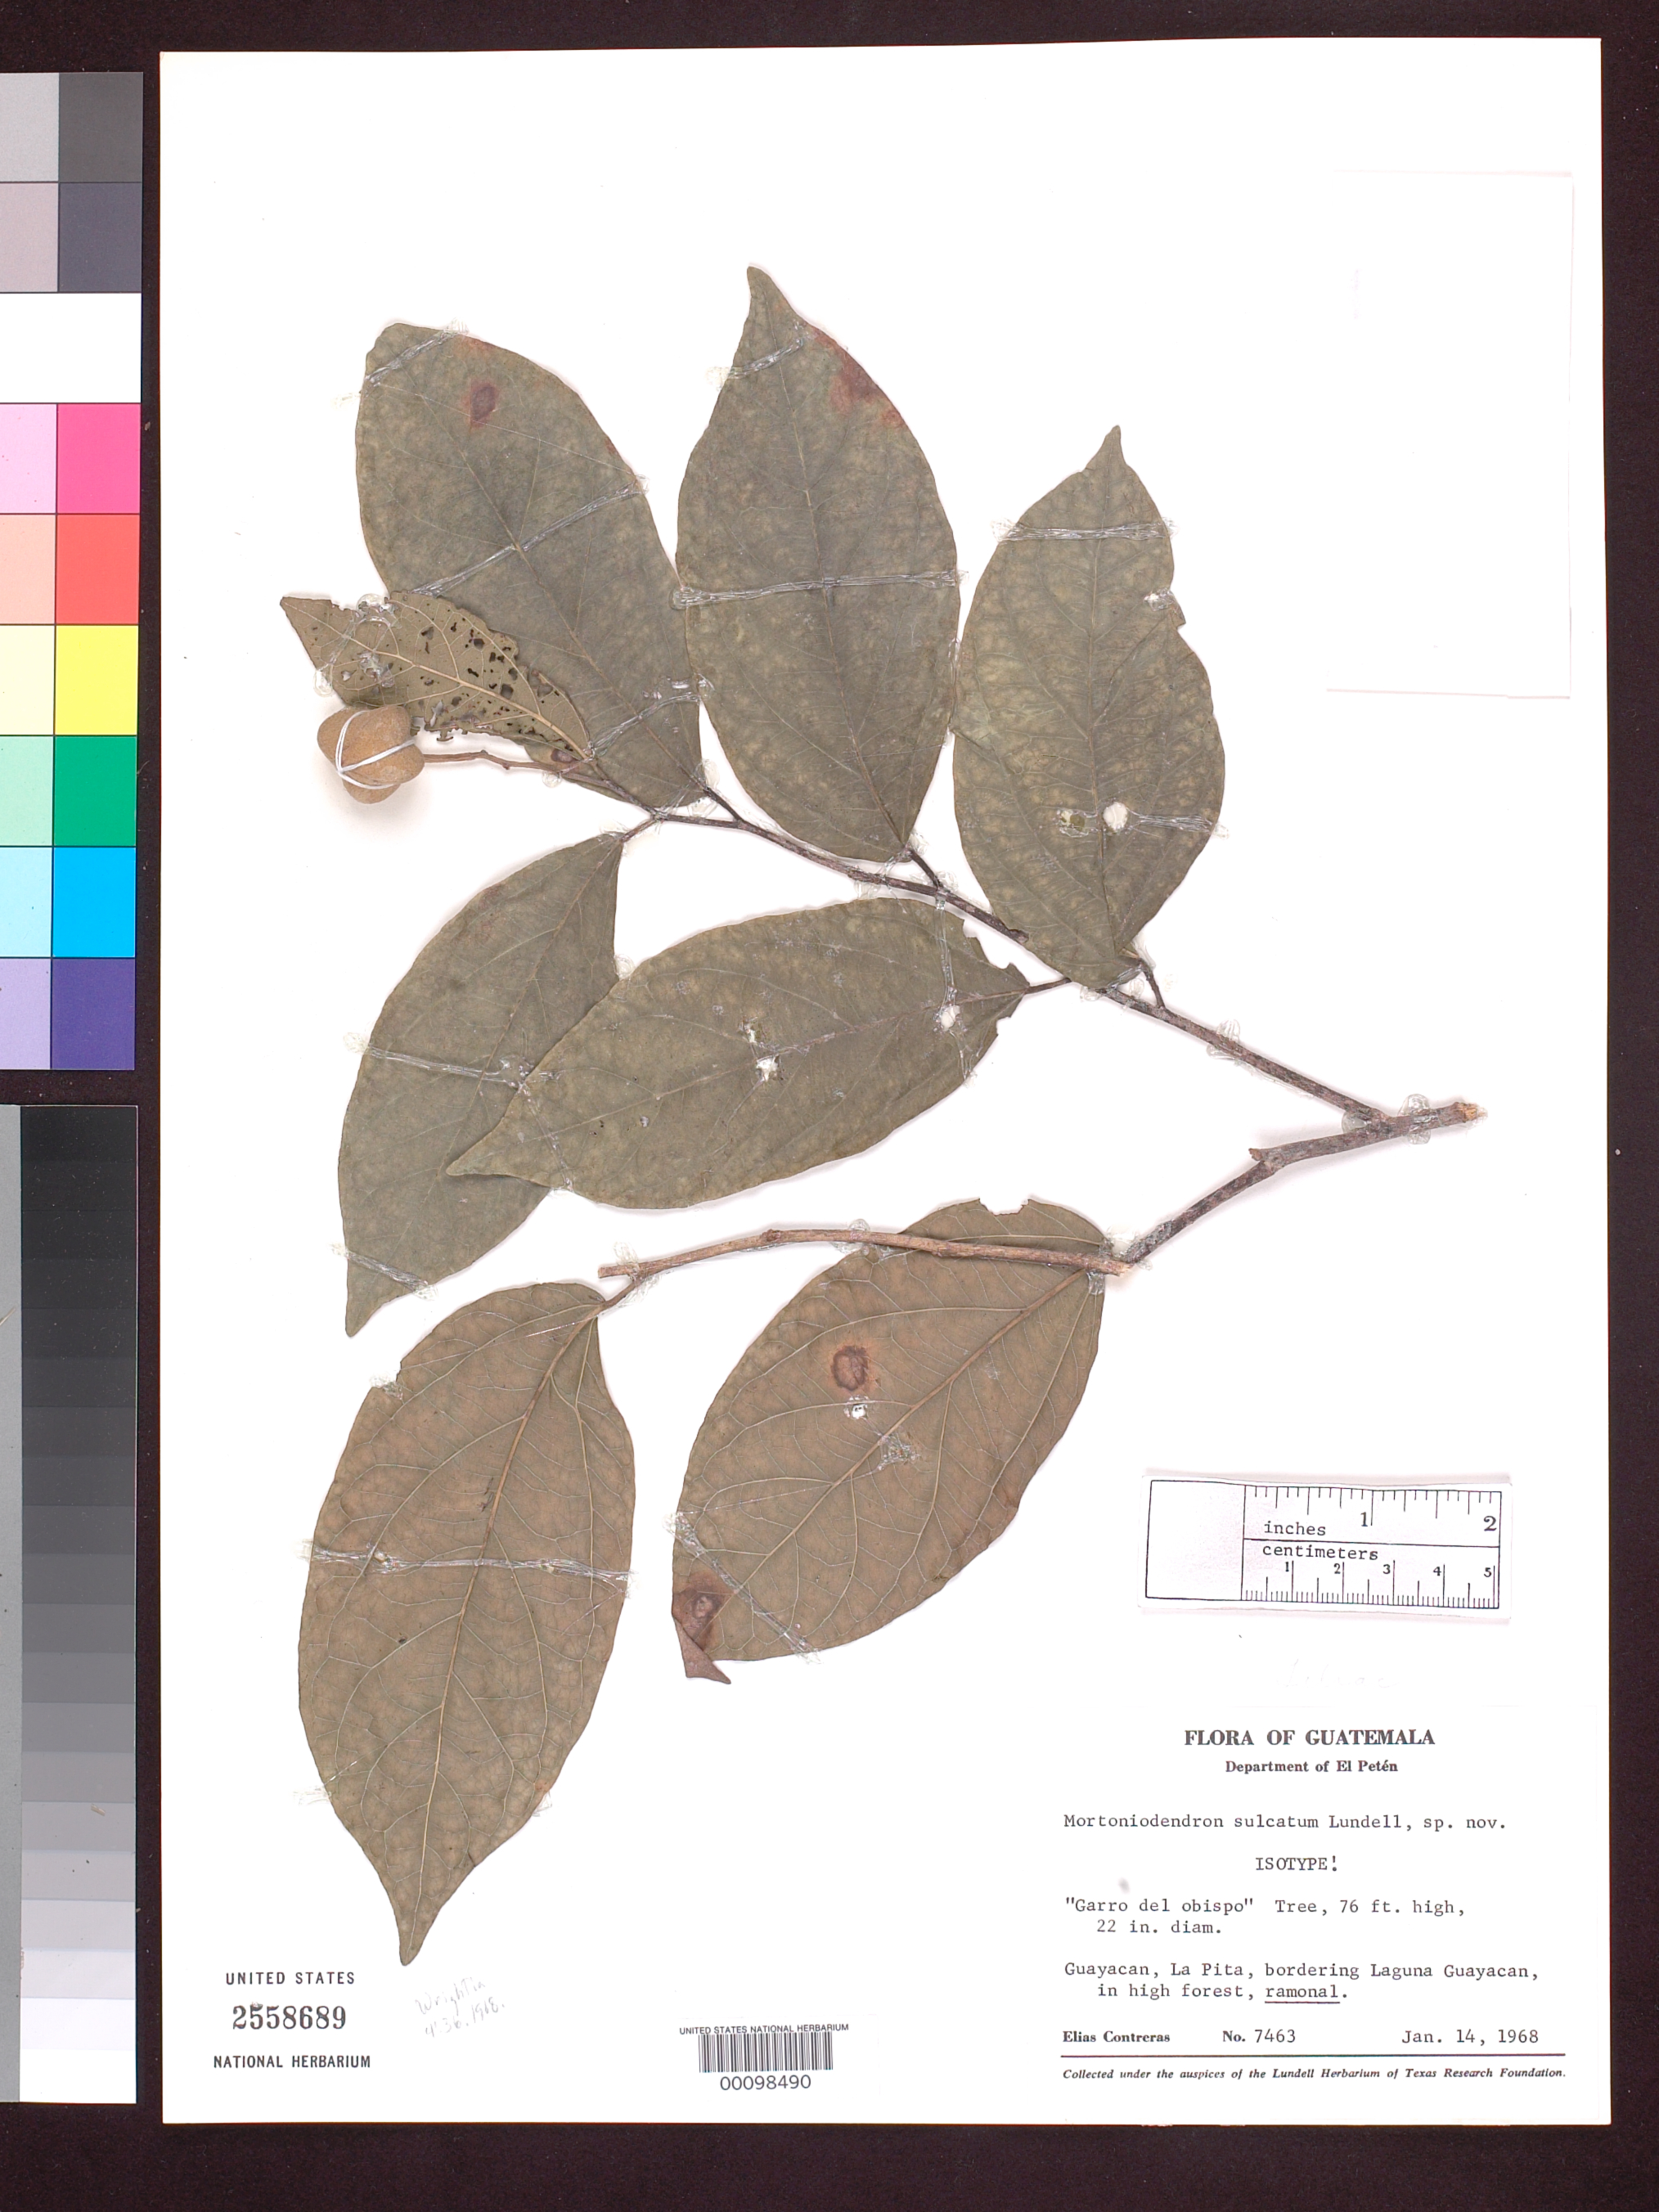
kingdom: Plantae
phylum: Tracheophyta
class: Magnoliopsida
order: Malvales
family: Malvaceae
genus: Mortoniodendron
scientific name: Mortoniodendron sulcatum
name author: Lundell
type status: Isotype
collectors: E. Contreras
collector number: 7463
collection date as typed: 14 Jan 1968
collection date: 1968-01-14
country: Guatemala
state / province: El Petén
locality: Guayacan, La Pita, bordering Laguna Guayacan.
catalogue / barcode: US 2558689